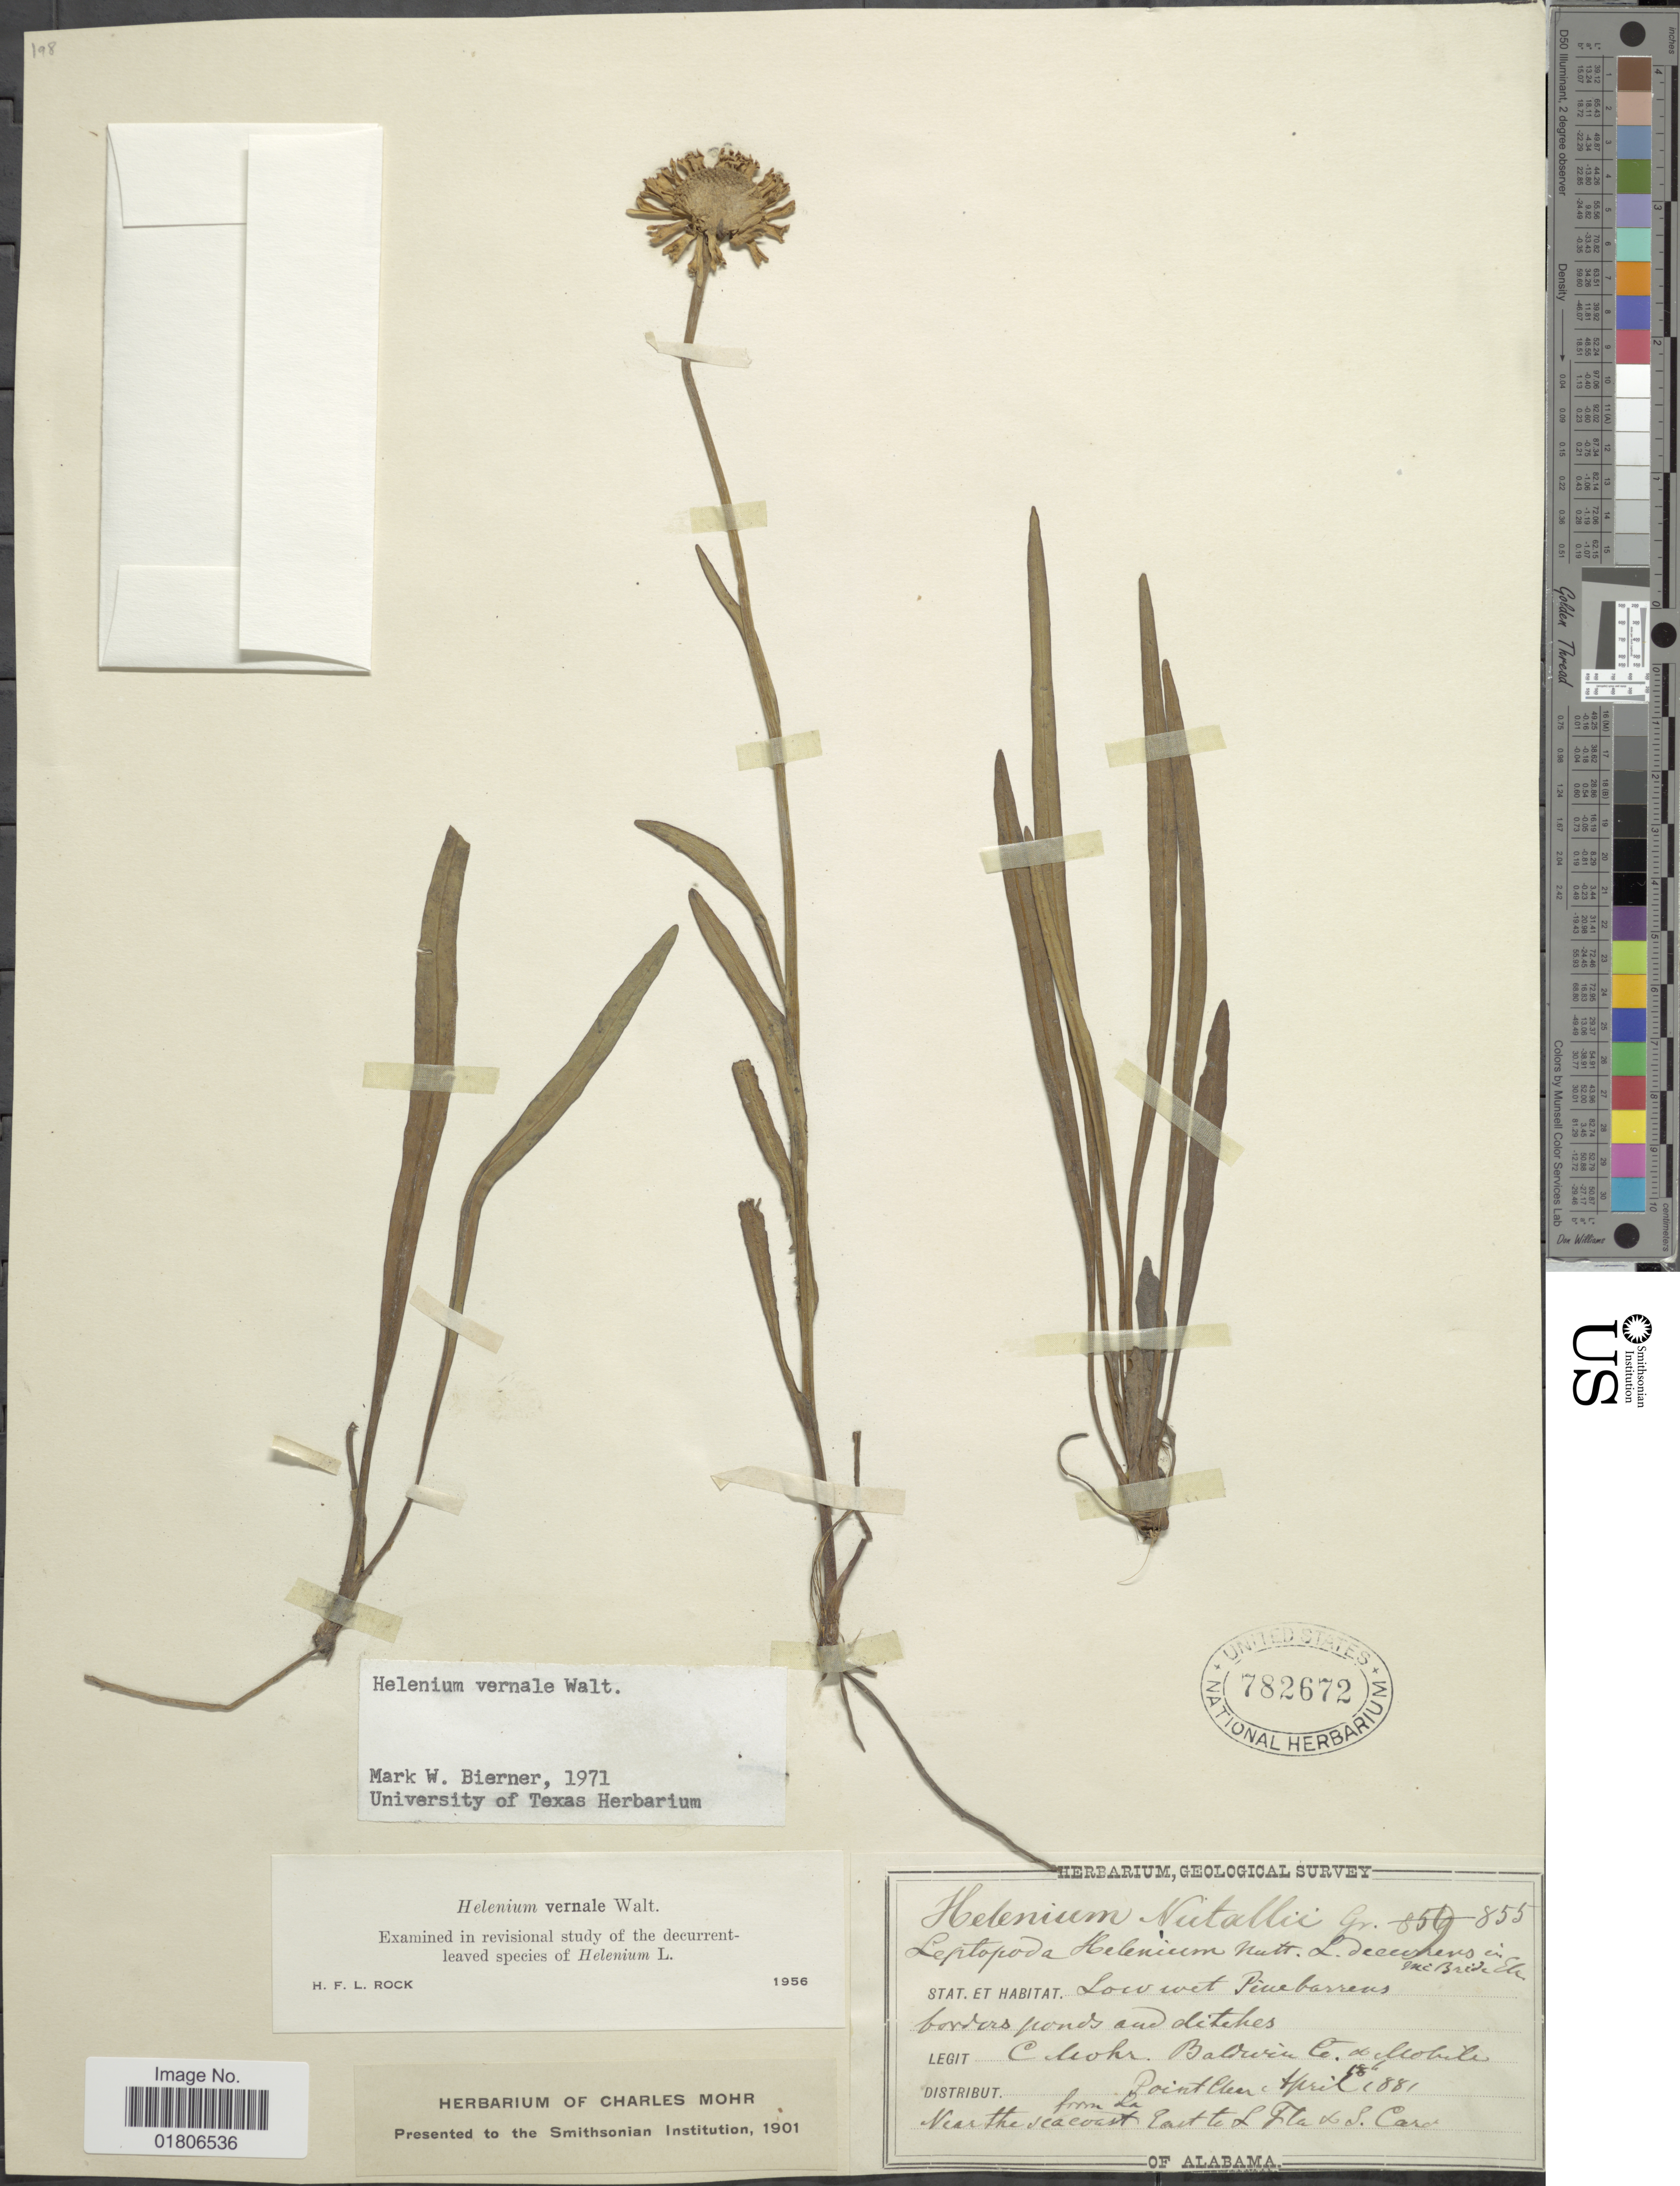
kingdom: Plantae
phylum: Tracheophyta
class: Magnoliopsida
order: Asterales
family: Asteraceae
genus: Helenium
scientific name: Helenium vernale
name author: Walter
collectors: C. T. Mohr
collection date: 1881-04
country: United States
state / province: Alabama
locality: Baldwin Co. de Mobile, Near the seacoast East to S. Fla + S Car.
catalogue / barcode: US 782672